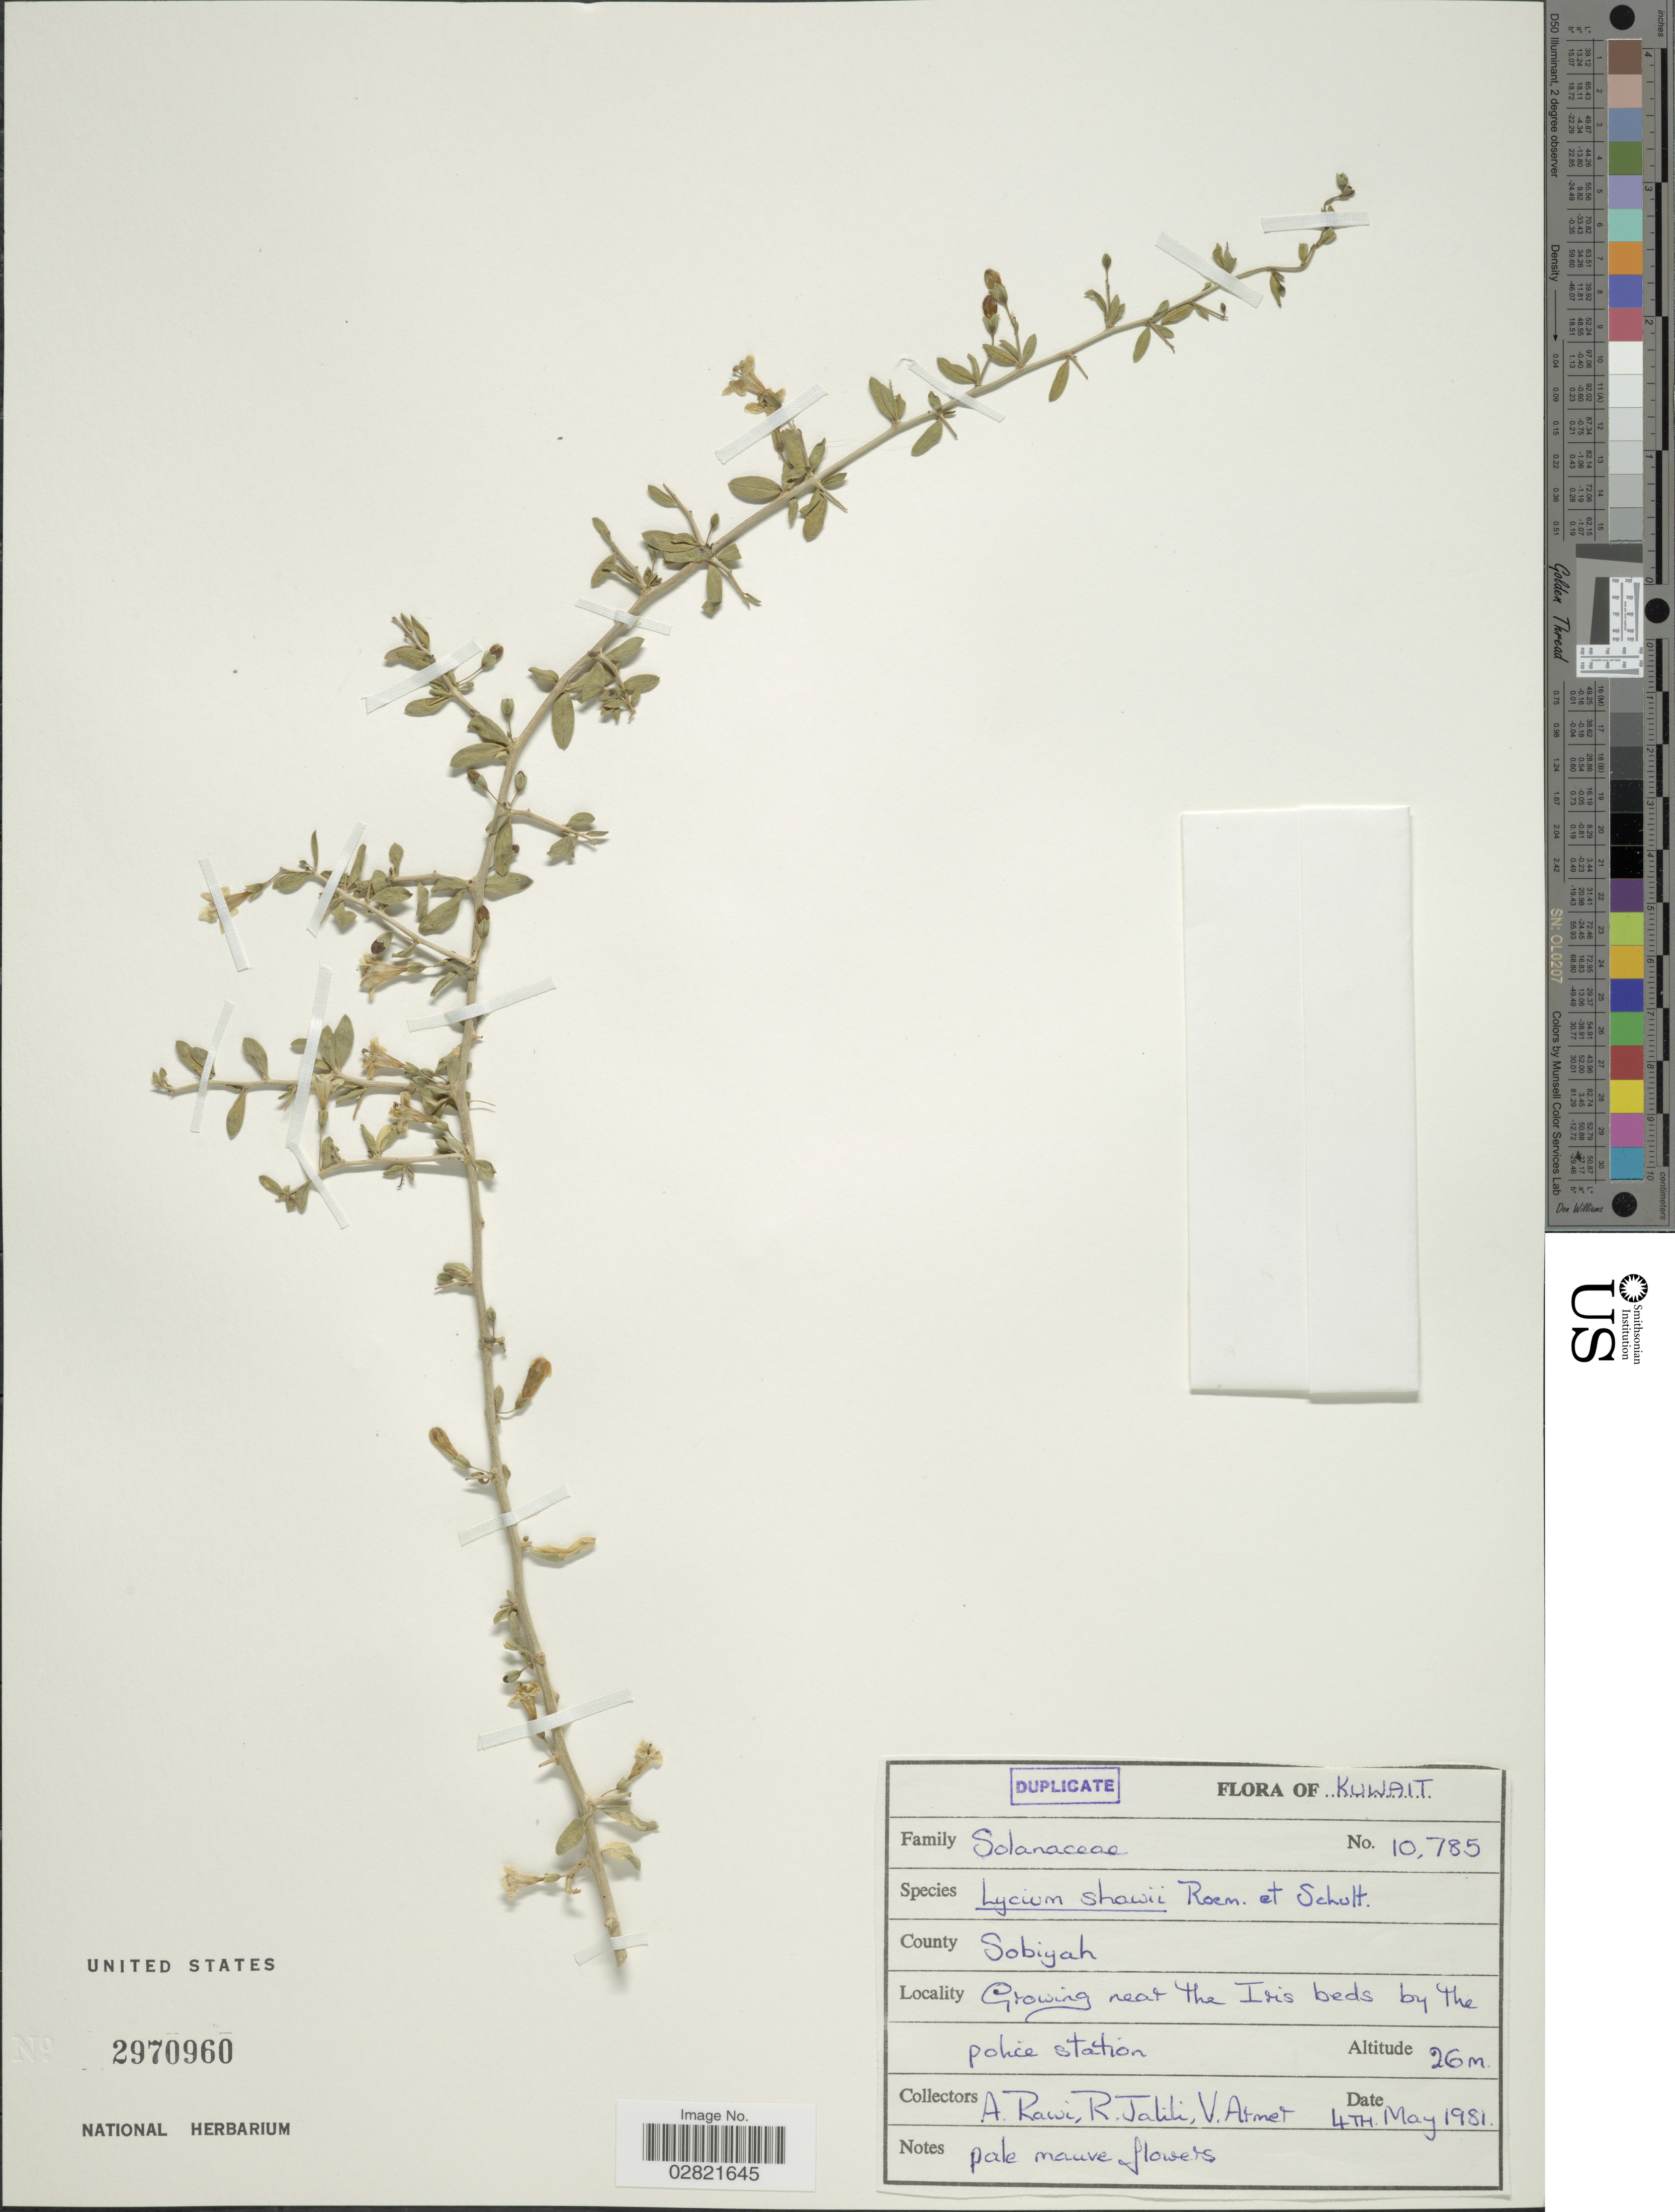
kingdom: Plantae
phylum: Tracheophyta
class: Magnoliopsida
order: Solanales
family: Solanaceae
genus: Lycium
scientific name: Lycium shawii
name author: Roem. & Schult.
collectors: A. Rawi, R. Jalili & V. Armet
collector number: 10785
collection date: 1981-05-04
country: Kuwait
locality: County Sobiyah. Growing near the Iris beds by the police station.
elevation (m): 26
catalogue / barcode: US 2970960